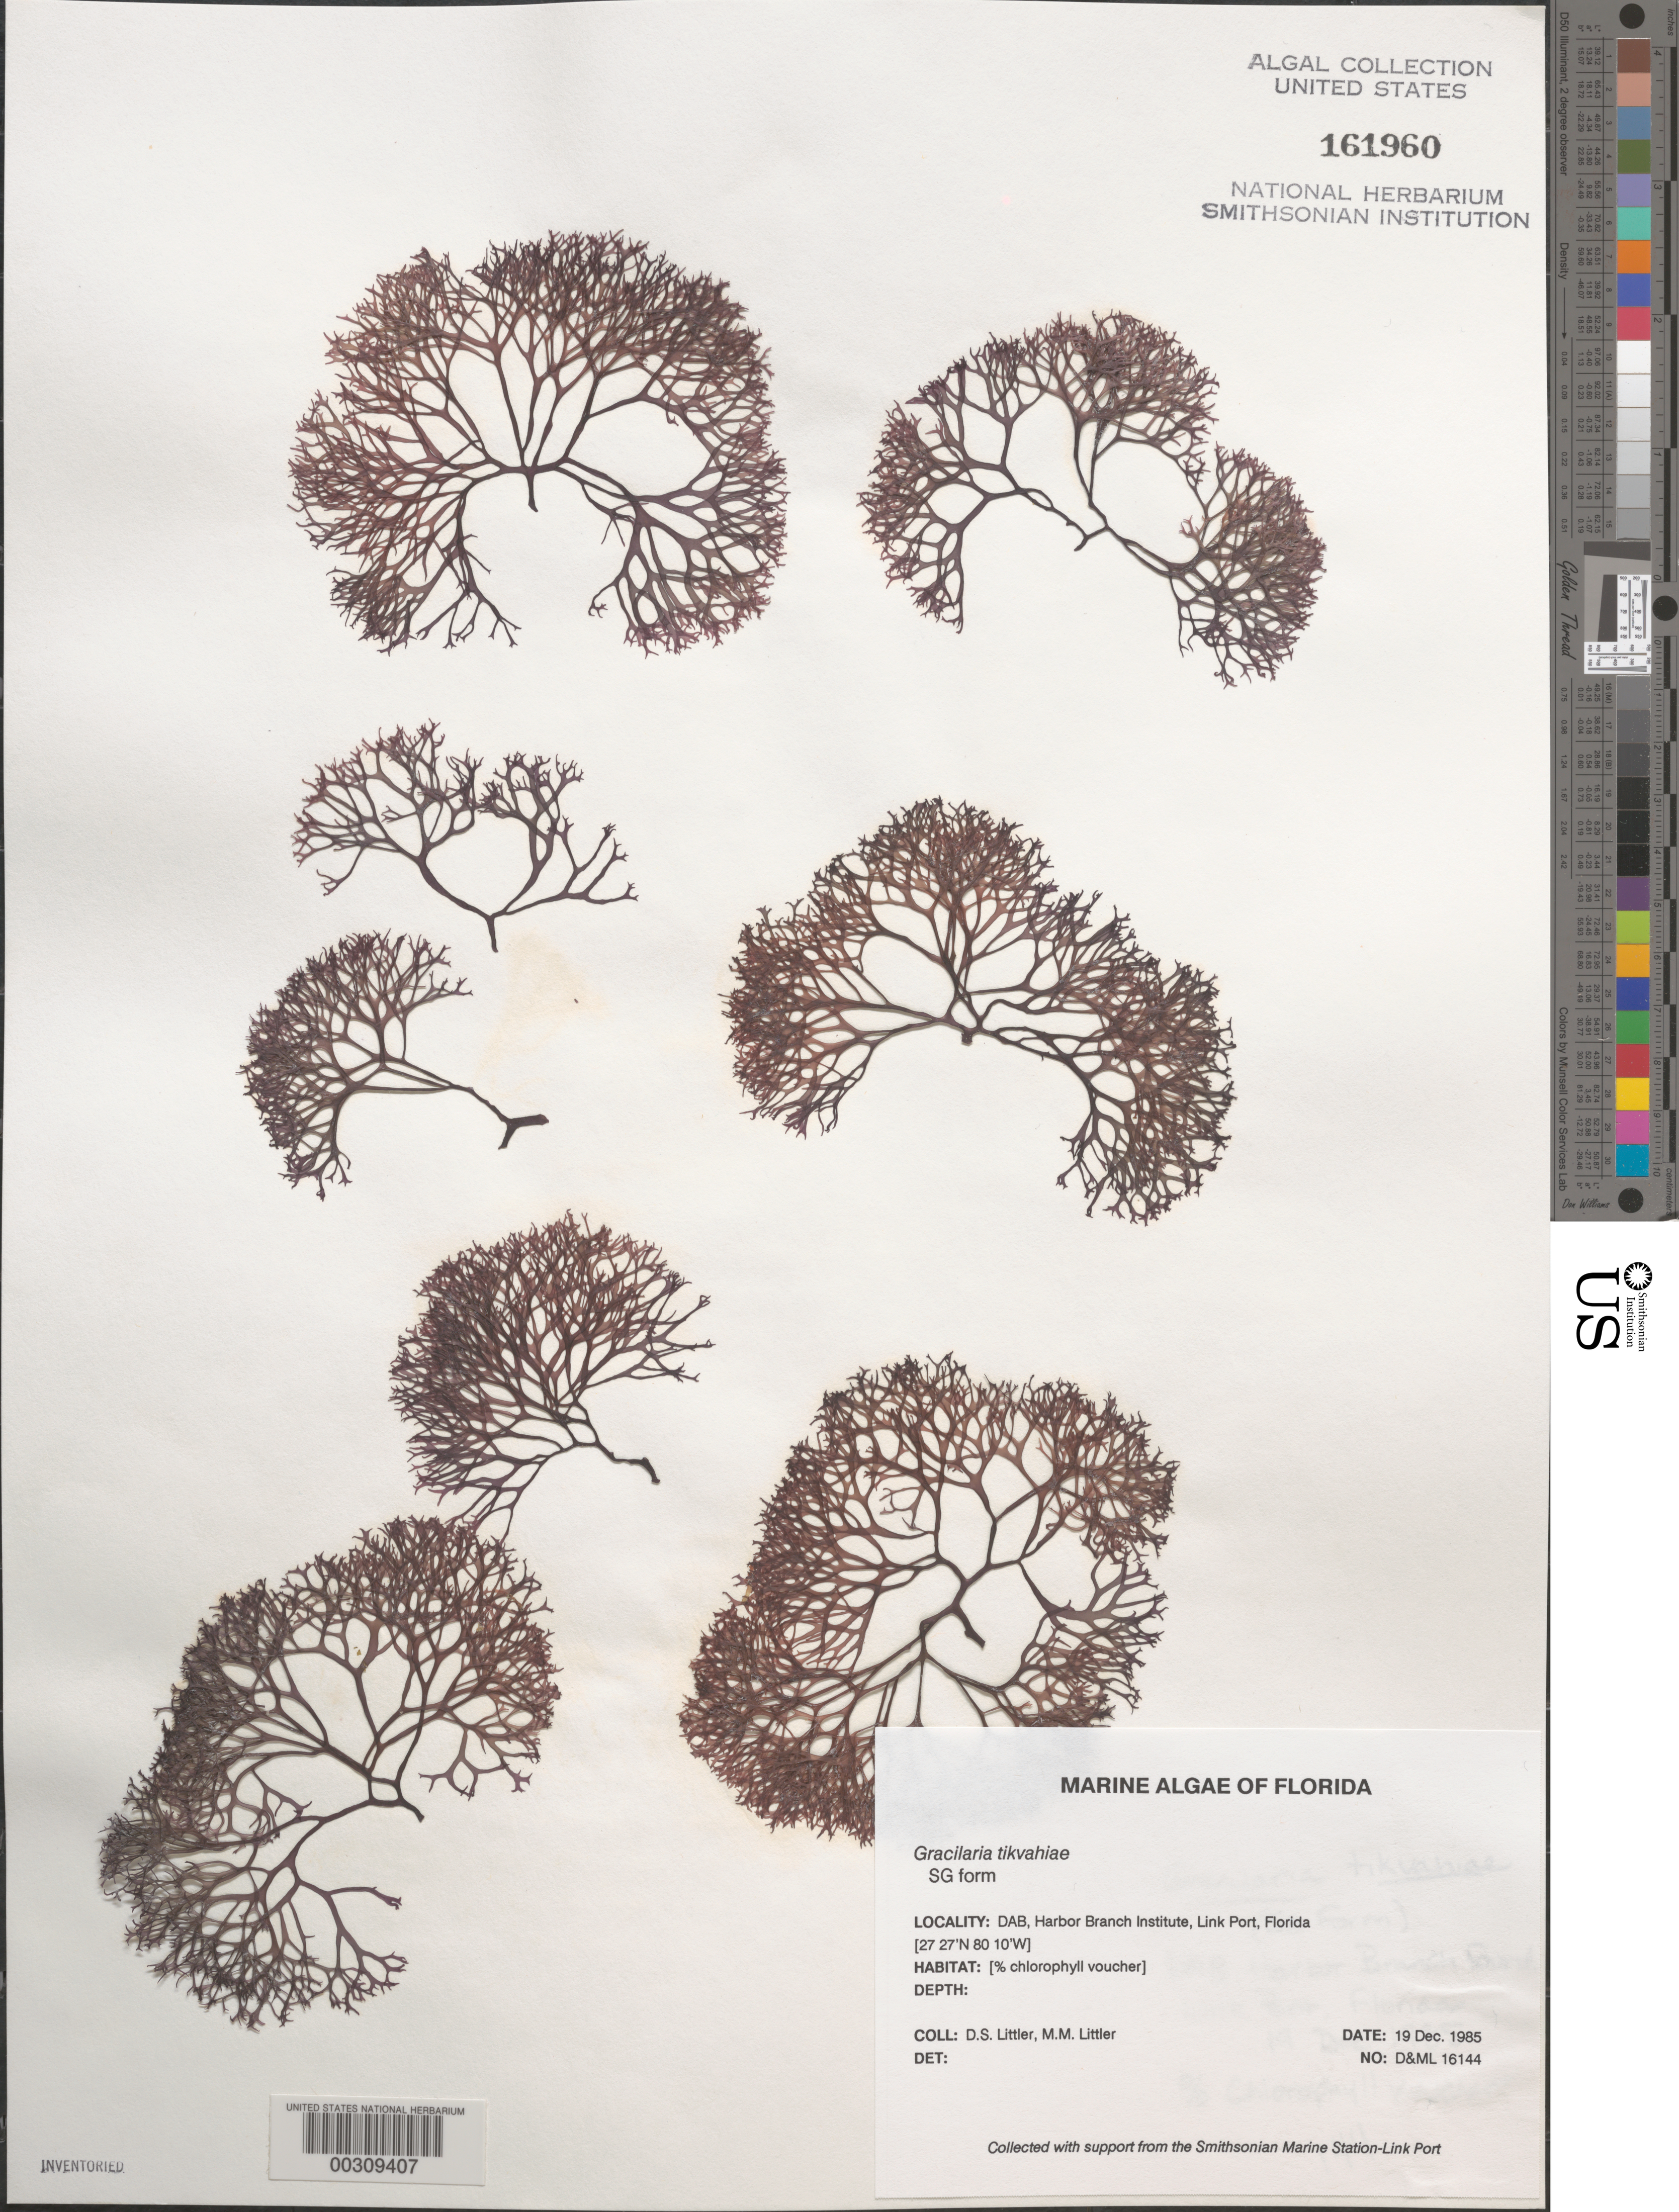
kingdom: Plantae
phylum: Rhodophyta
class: Florideophyceae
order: Gracilariales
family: Gracilariaceae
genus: Gracilaria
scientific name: Gracilaria tikvahiae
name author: McLachlan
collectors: D. S. Littler & M. M. Littler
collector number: D&ML 16144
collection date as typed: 19 Dec 1985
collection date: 1985-12-19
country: United States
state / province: Florida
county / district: Saint Lucie County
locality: Harbor Branch Oceanographic Institutue, Link Port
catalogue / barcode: US 161960